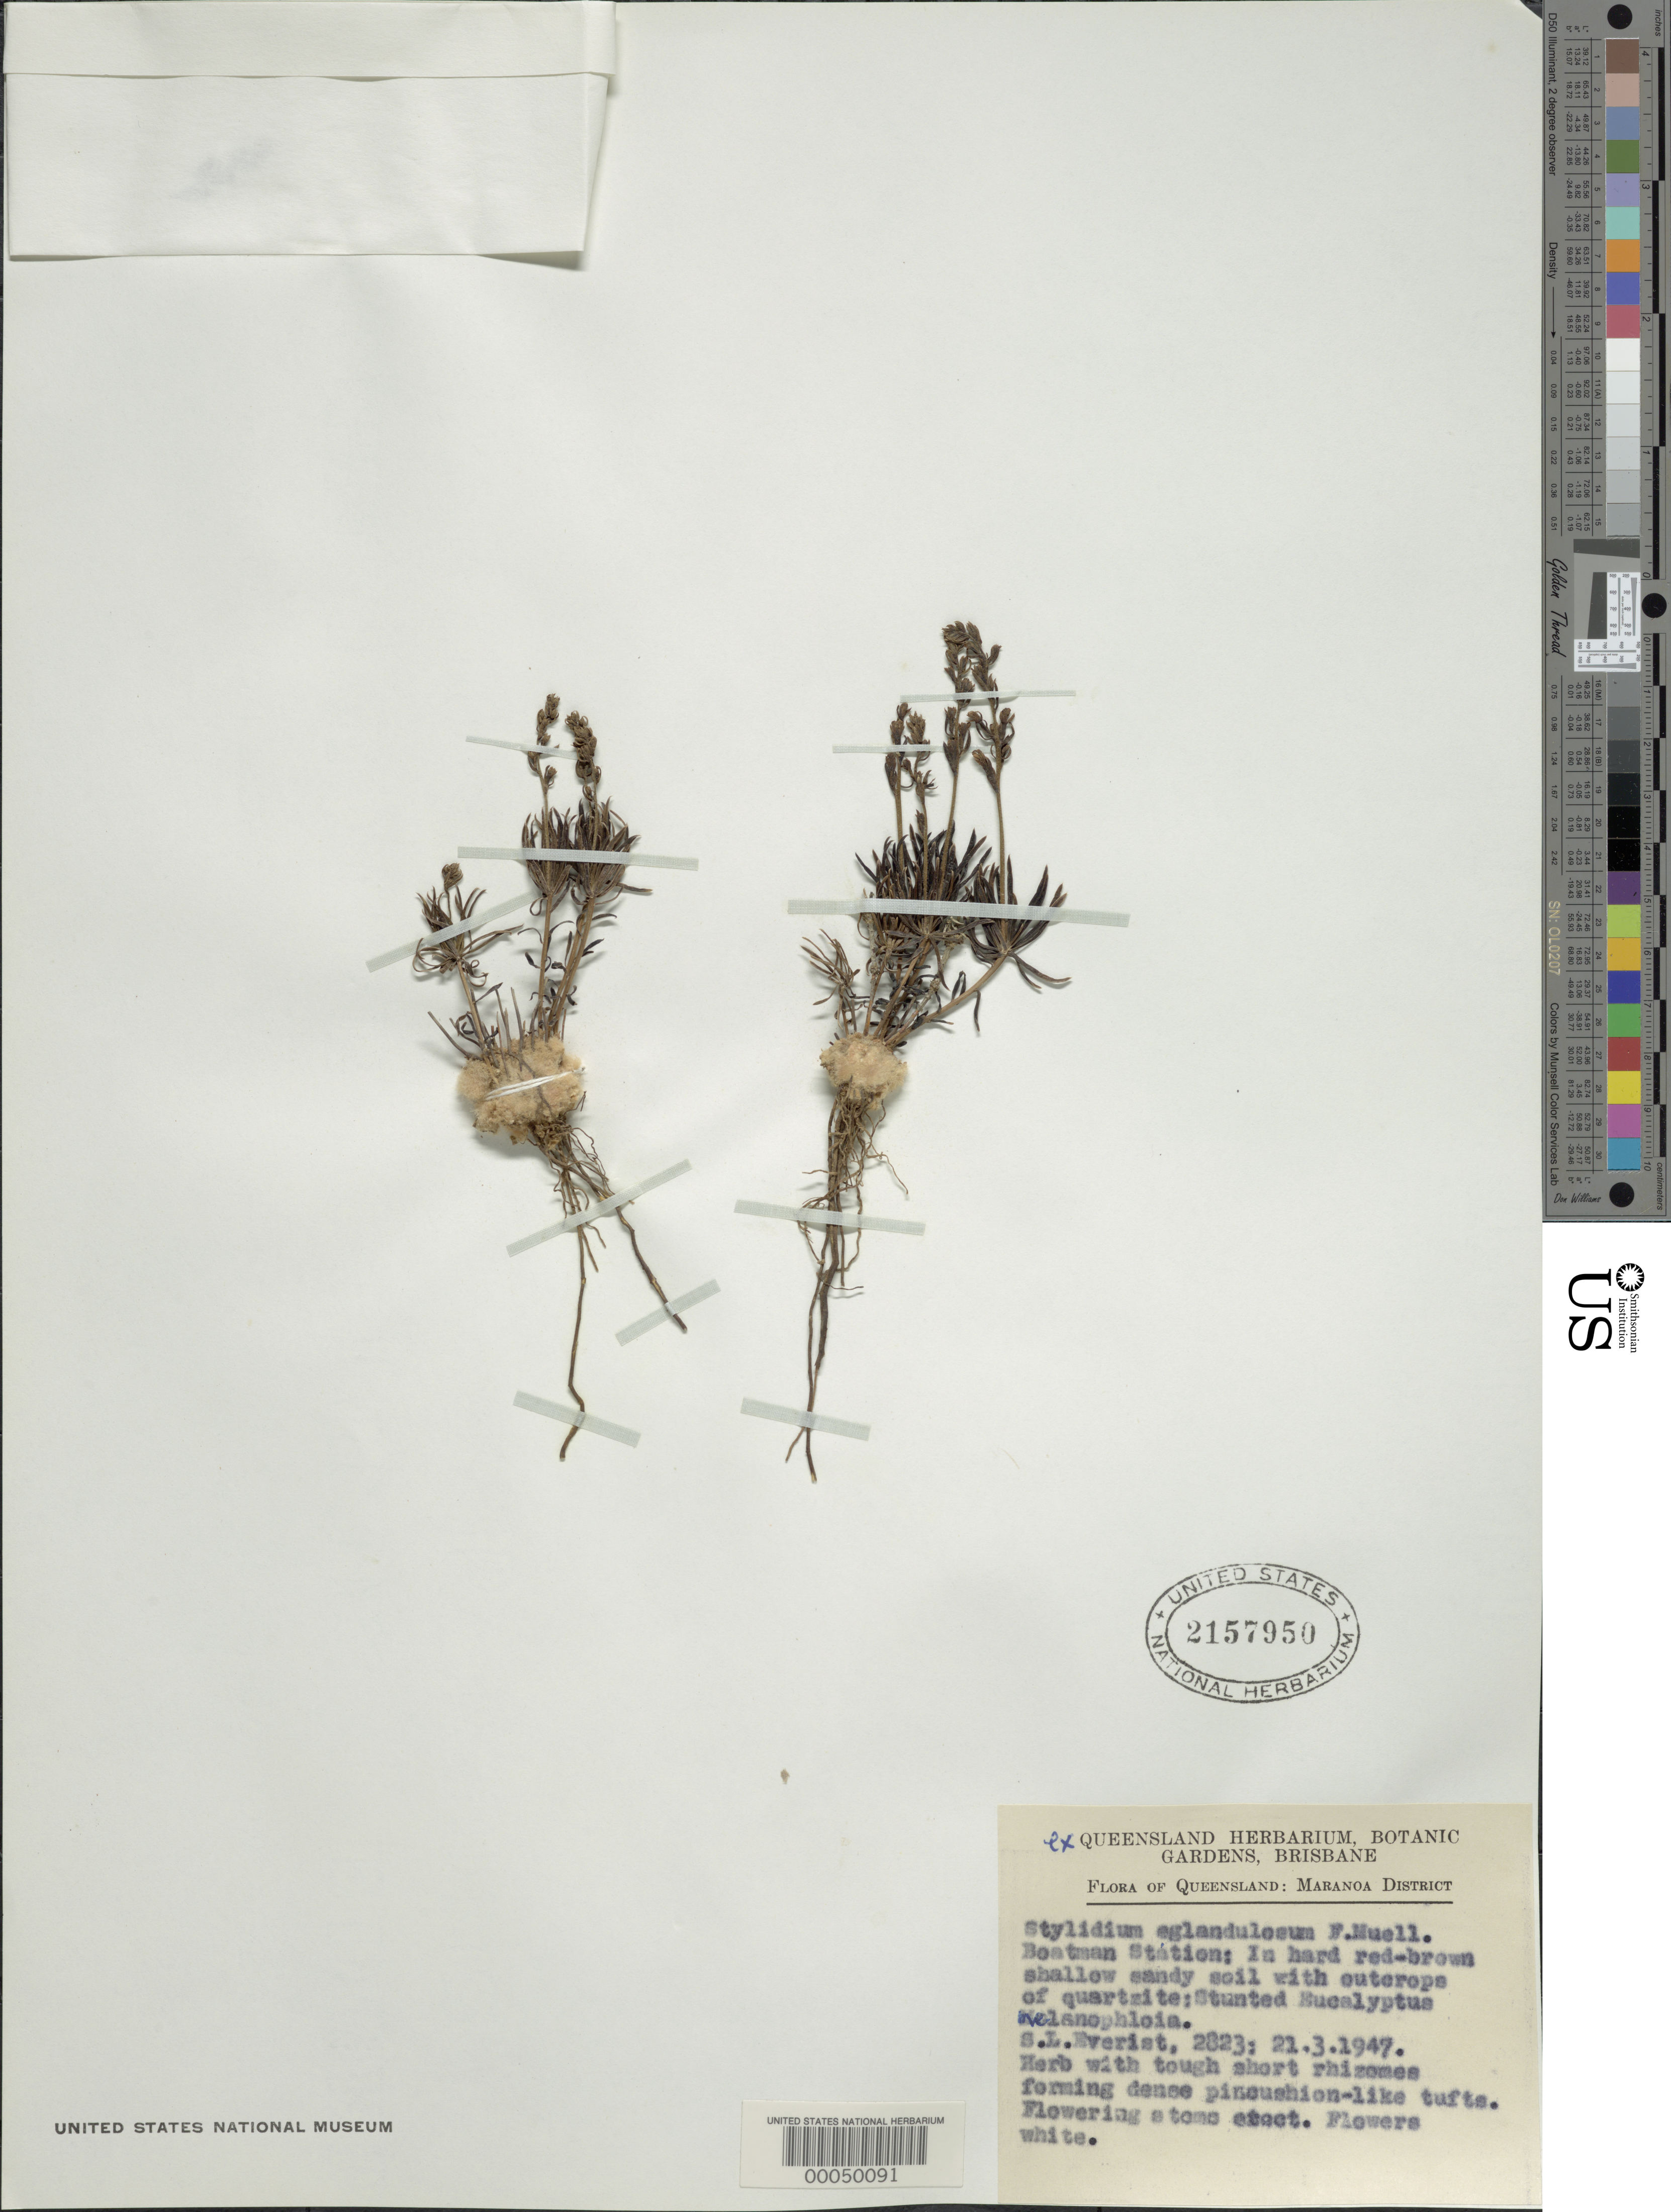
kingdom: Plantae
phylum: Tracheophyta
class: Magnoliopsida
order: Asterales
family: Stylidiaceae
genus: Stylidium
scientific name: Stylidium eglandulosum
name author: F. Muell.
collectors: S. Everist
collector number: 2823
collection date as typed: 21 Mar 1947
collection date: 1947-03-21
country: Australia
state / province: Queensland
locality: Boatman station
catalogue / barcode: US 2157950